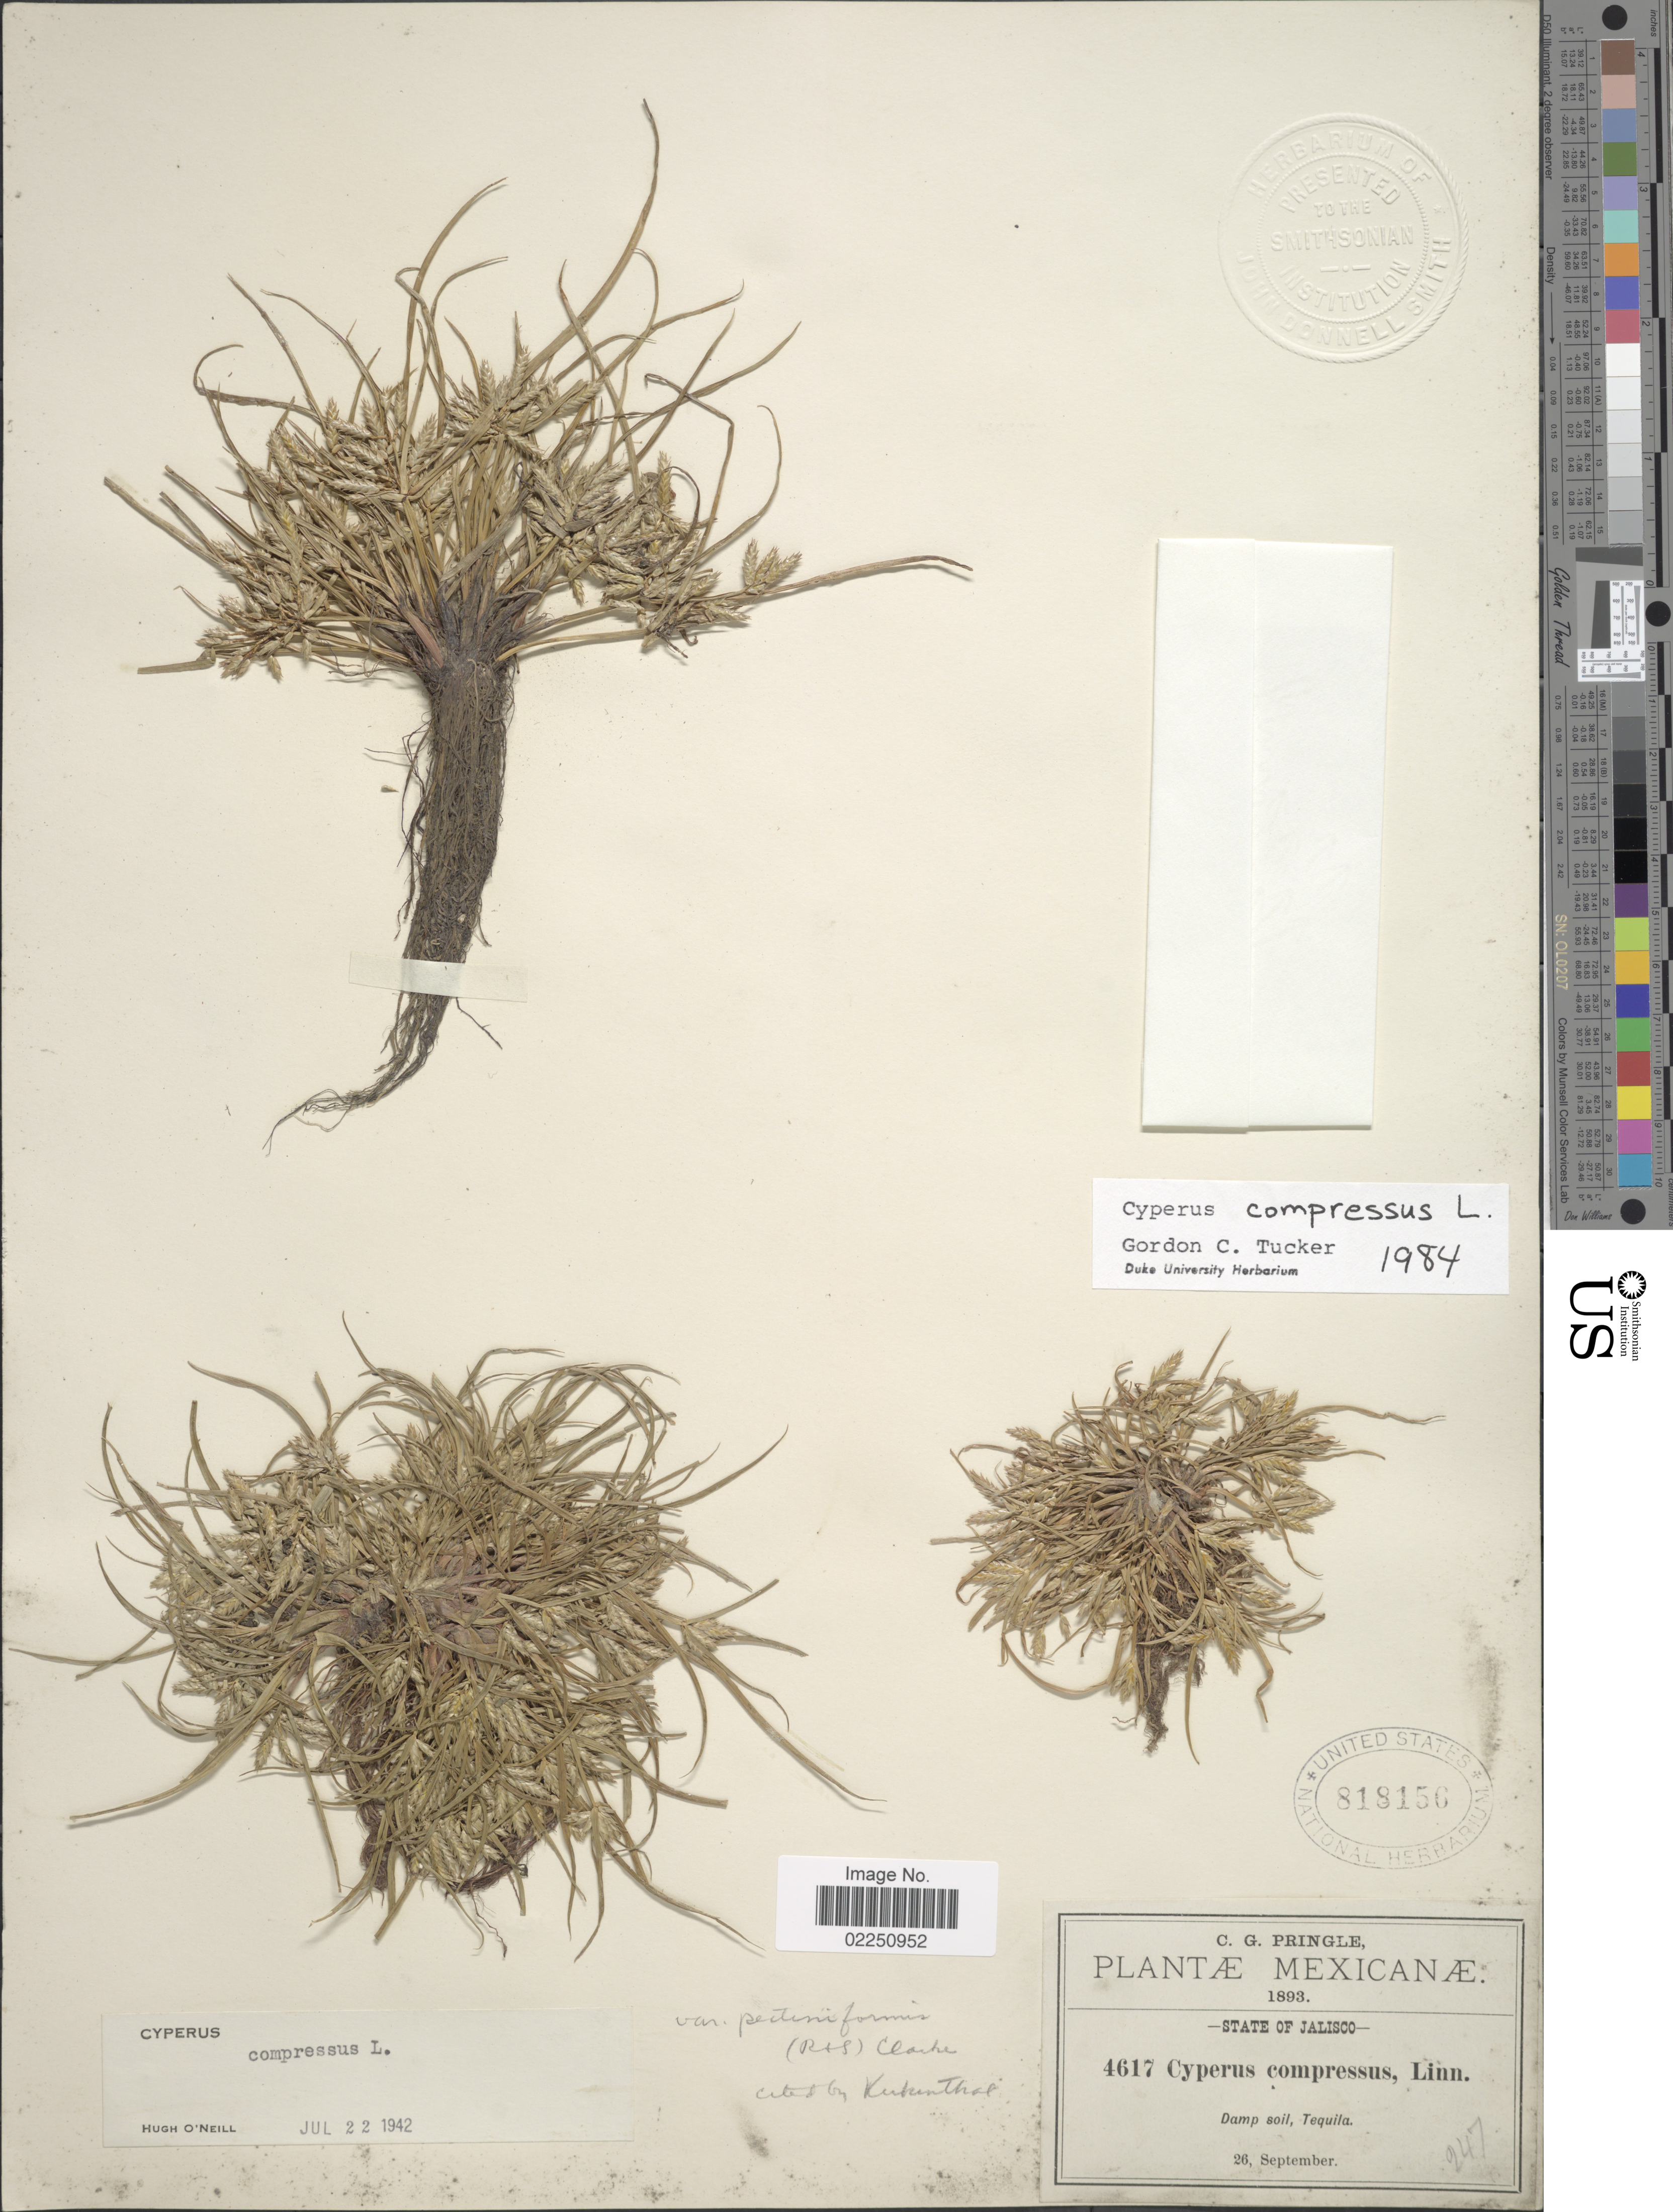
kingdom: Plantae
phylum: Tracheophyta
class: Liliopsida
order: Poales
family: Cyperaceae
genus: Cyperus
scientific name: Cyperus compressus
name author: L.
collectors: C. G. Pringle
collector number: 4617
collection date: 1893-09-26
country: Mexico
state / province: Jalisco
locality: Damp soil, Tequila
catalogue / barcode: US 818156